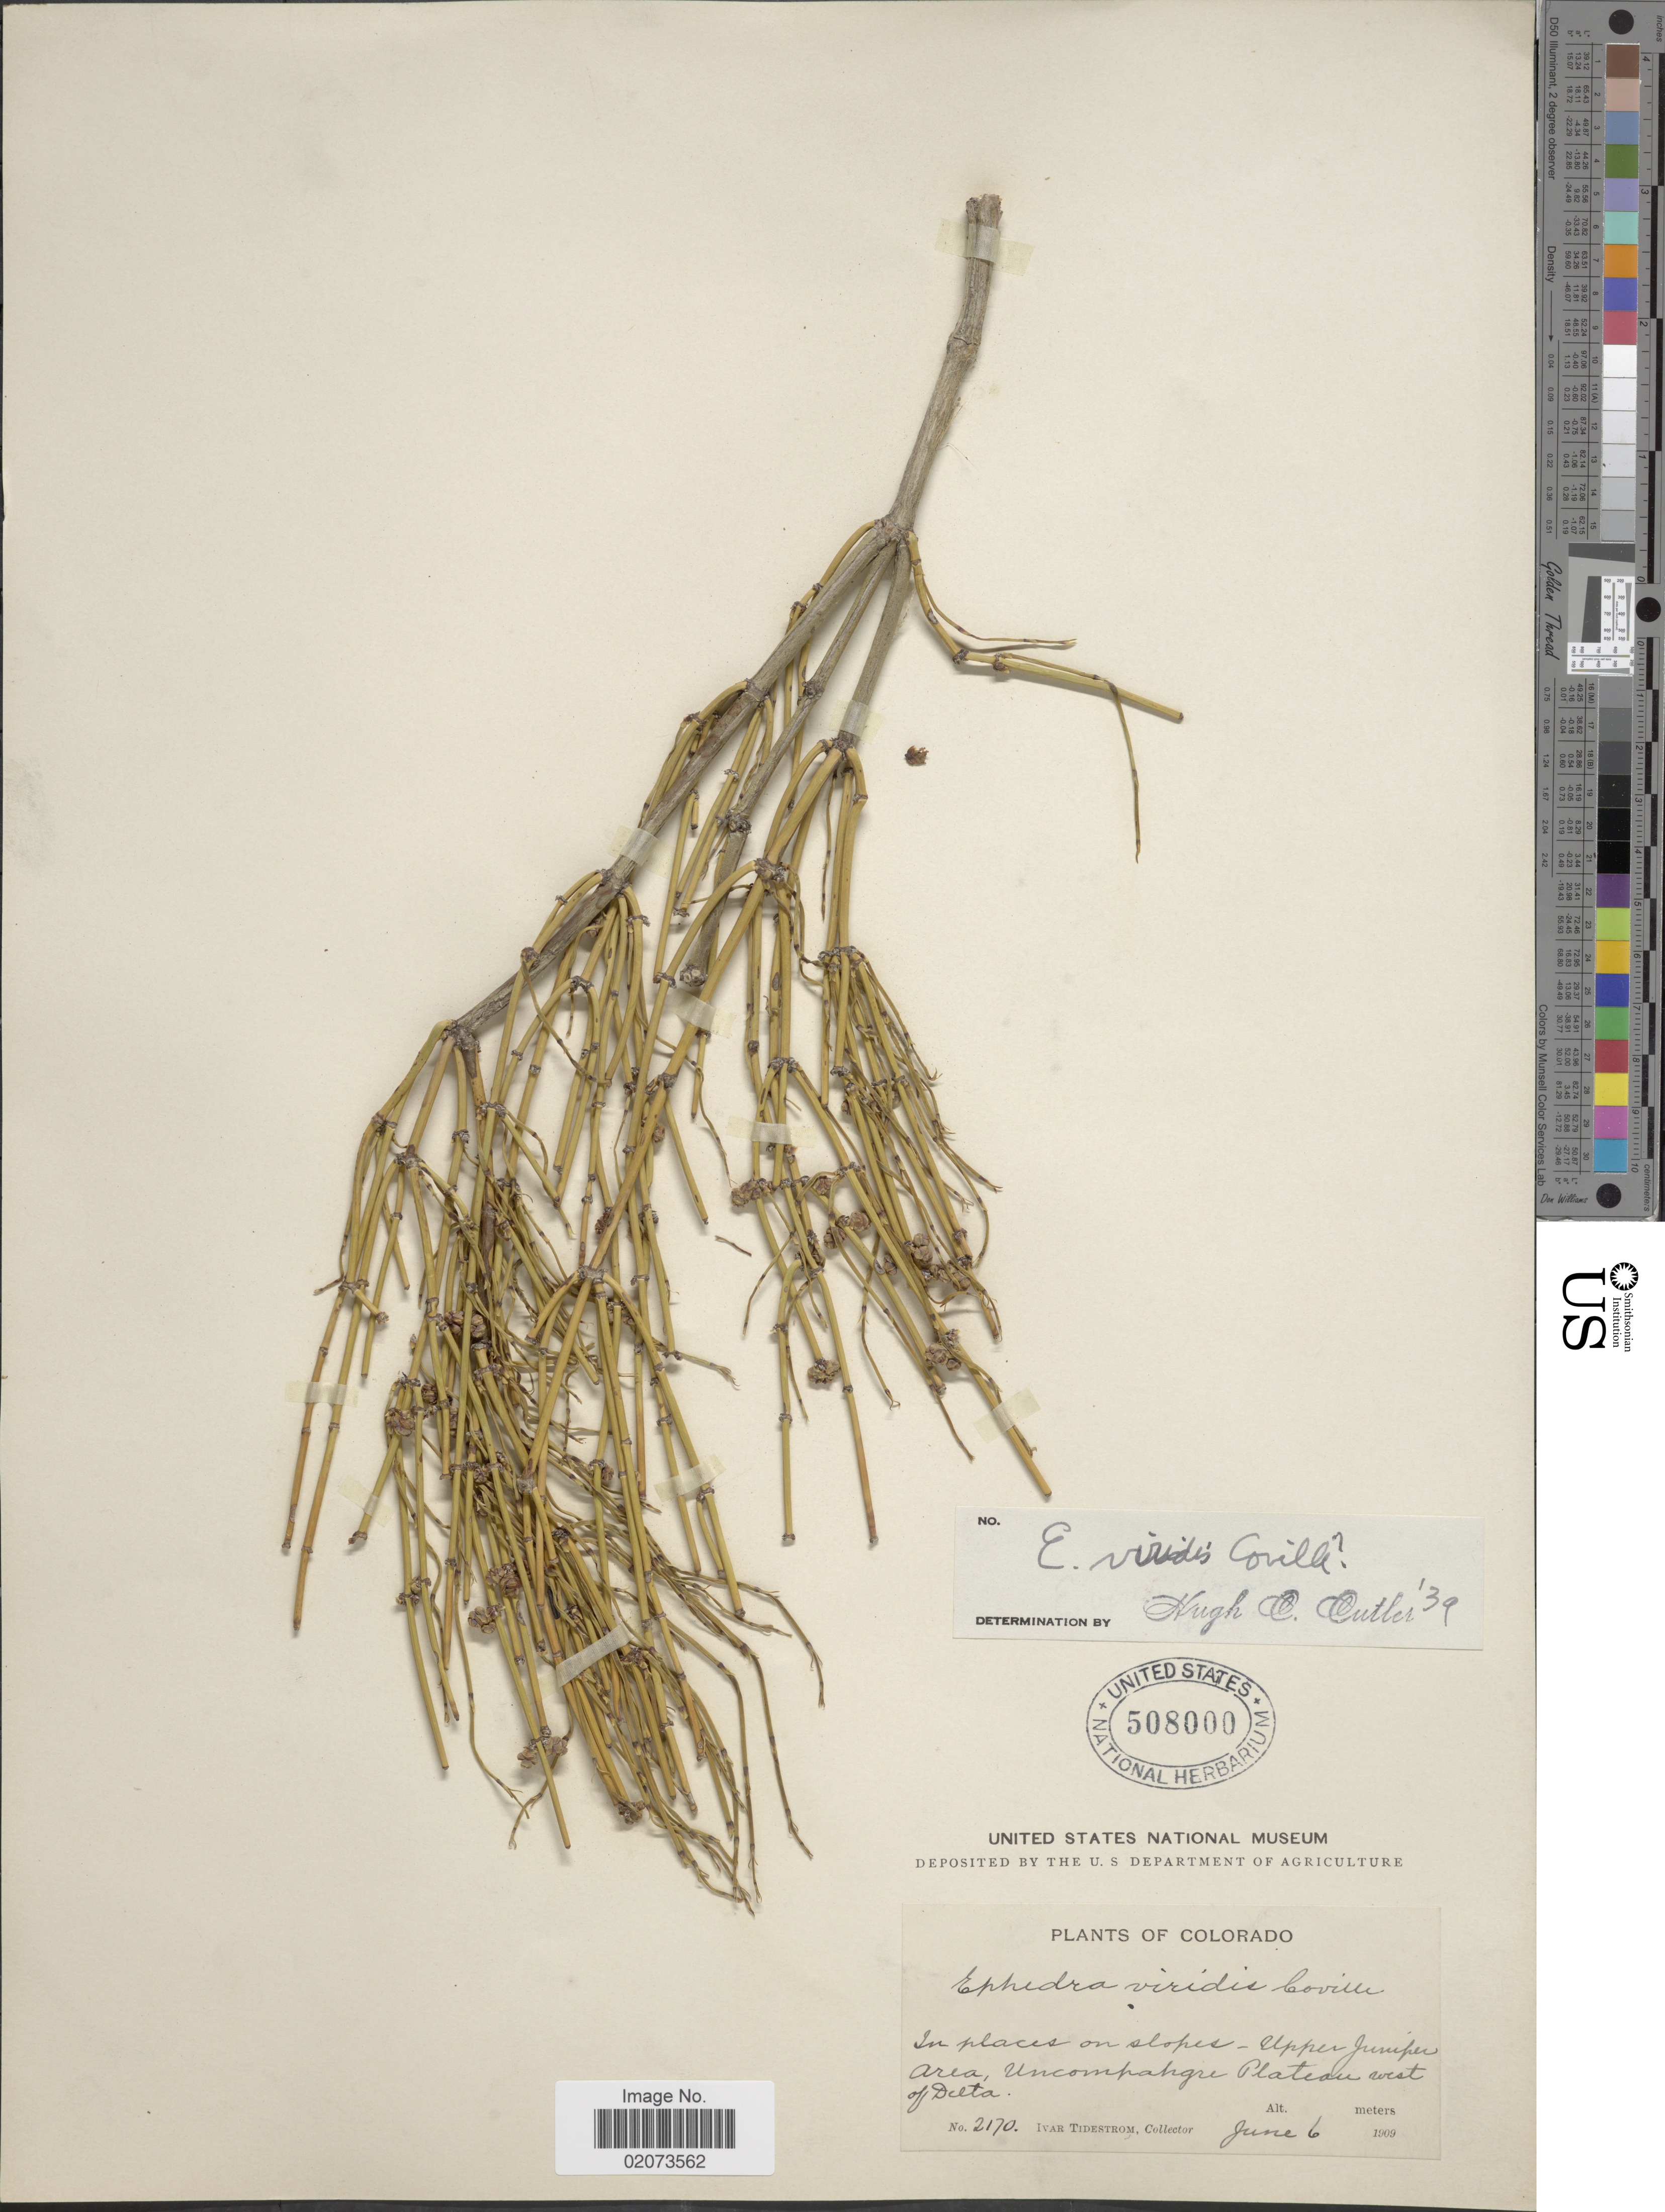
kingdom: Plantae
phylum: Tracheophyta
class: Gnetopsida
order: Ephedrales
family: Ephedraceae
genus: Ephedra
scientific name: Ephedra viridis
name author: Coville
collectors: I. F. Tidestrom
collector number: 2170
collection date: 1909-06-06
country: United States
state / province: Colorado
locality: In places on slopes- upper Juniper area, uncompahgre Plateau west of Delta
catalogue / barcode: US 508000